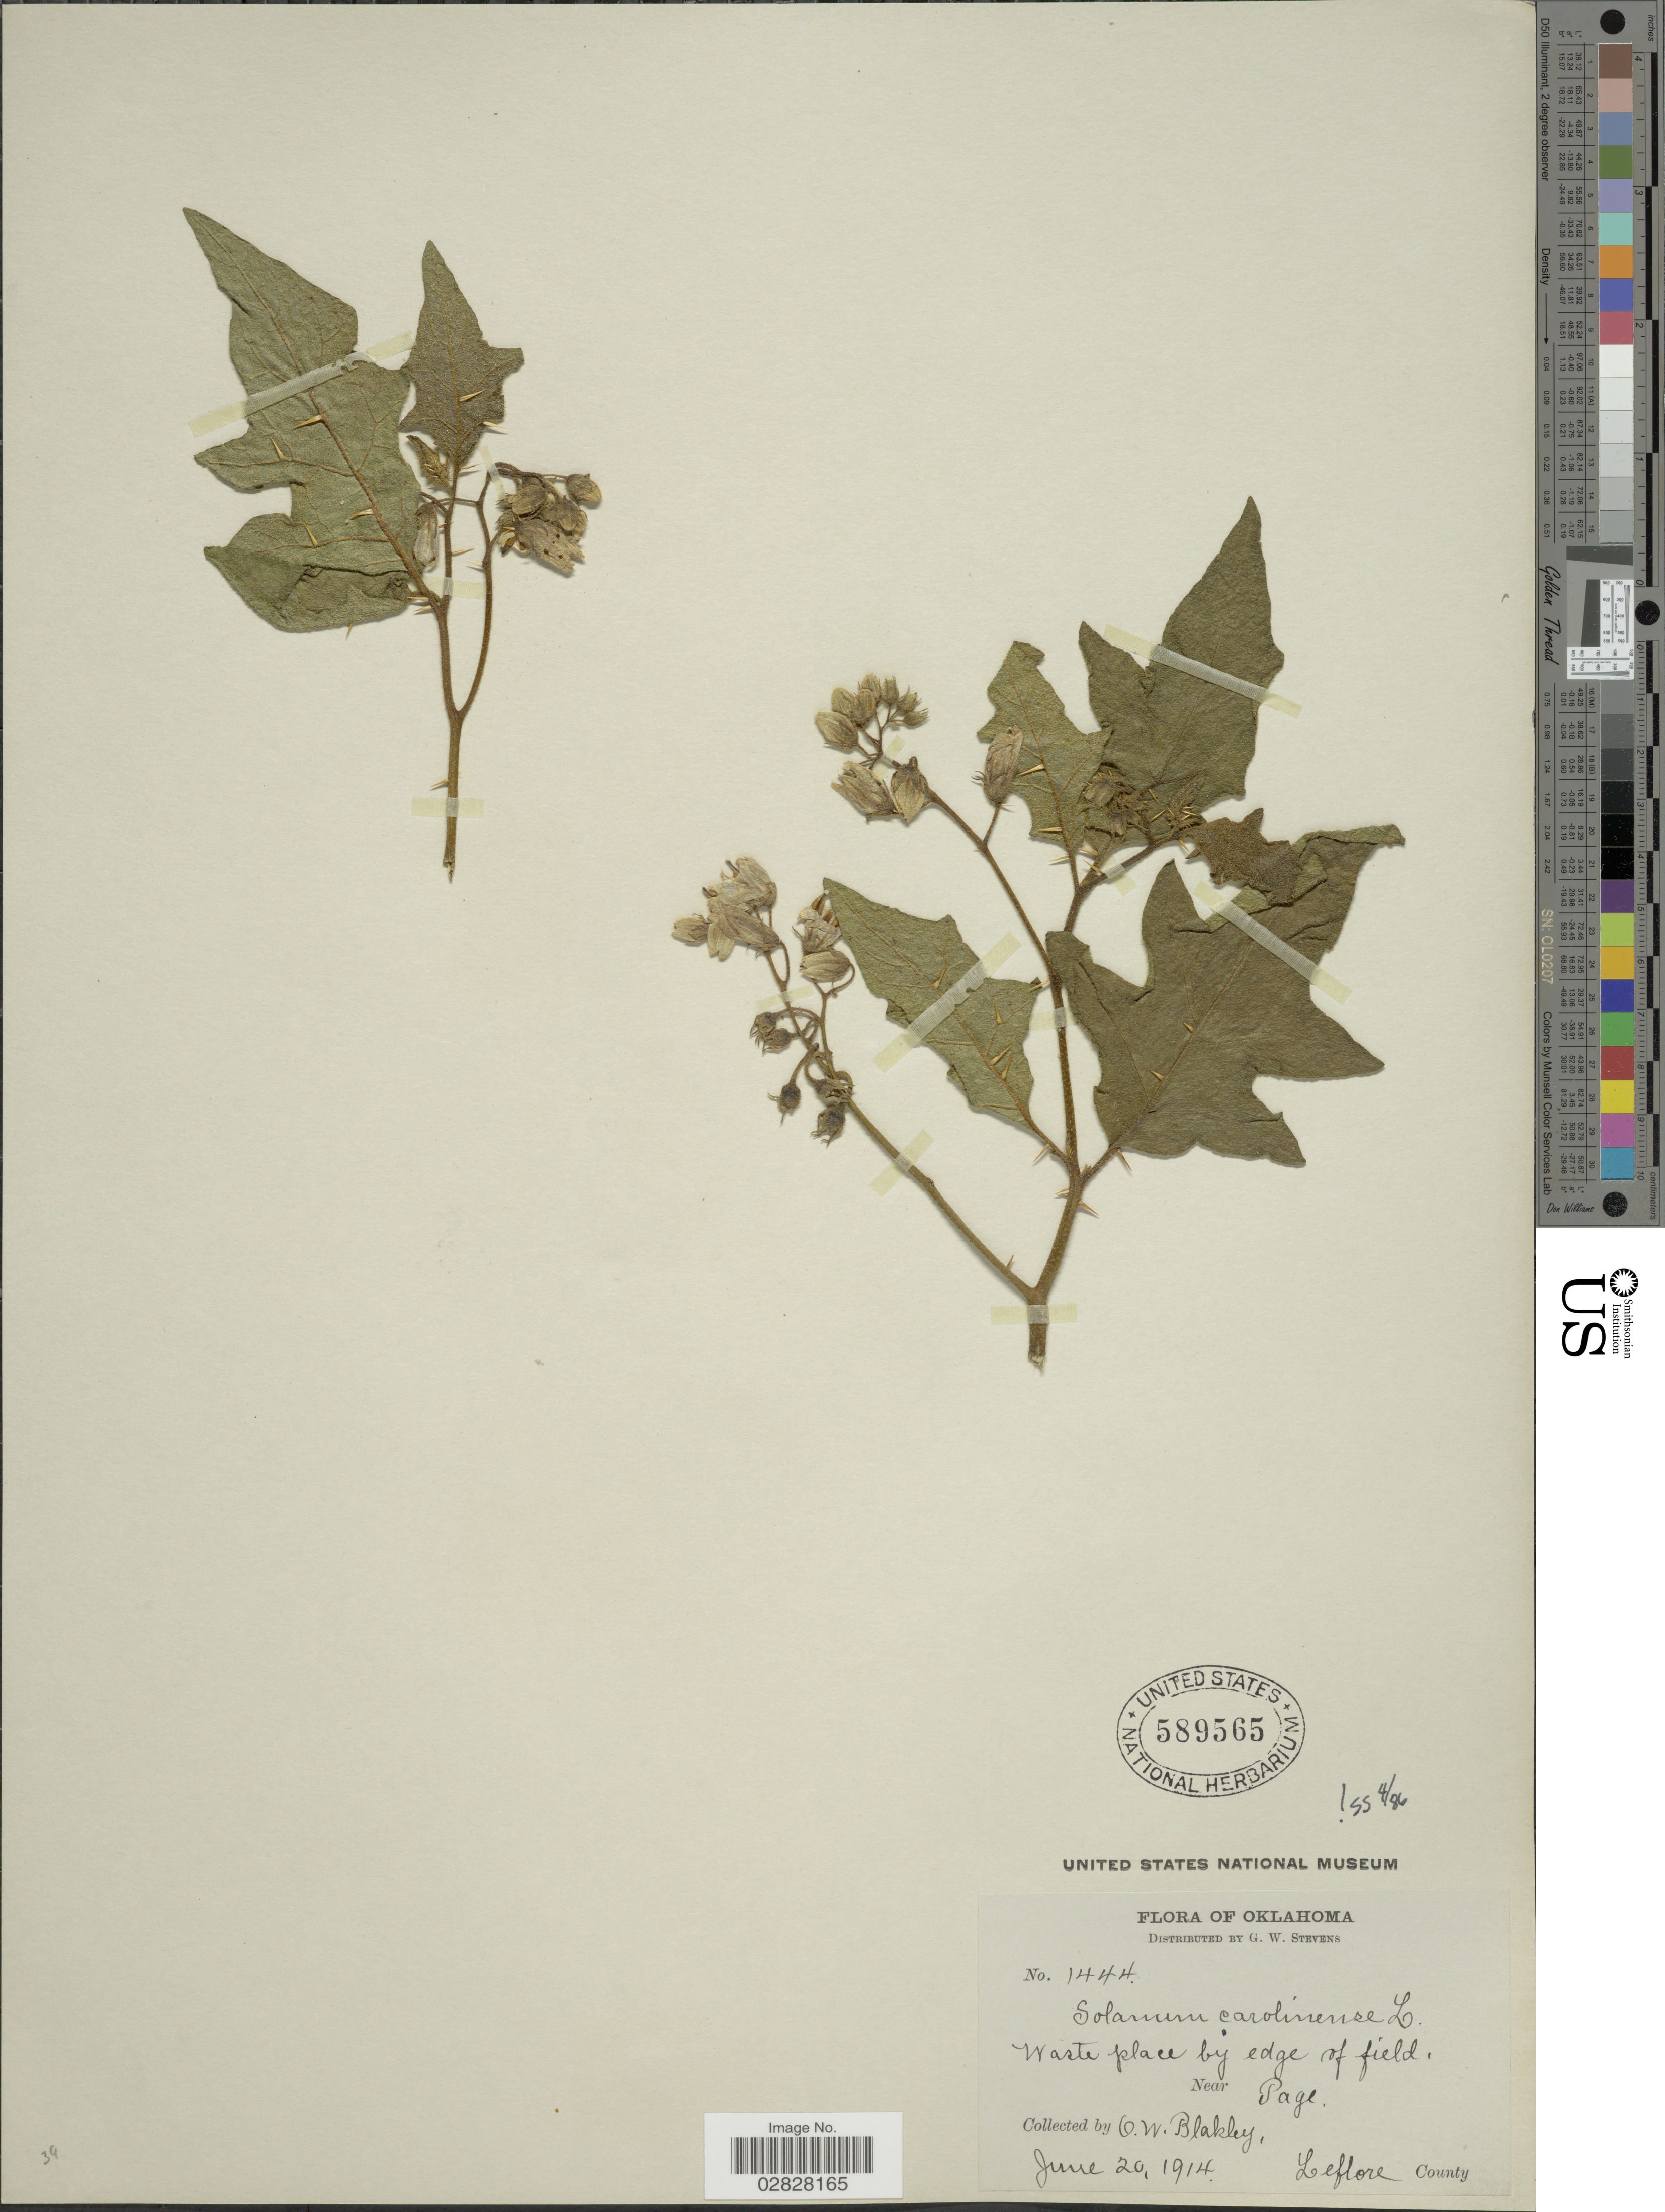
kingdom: Plantae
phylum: Tracheophyta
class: Magnoliopsida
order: Solanales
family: Solanaceae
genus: Solanum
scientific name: Solanum carolinense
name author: L.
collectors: O. Blakley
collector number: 1444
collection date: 1914-06-20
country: United States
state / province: Oklahoma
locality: Wast place by edge of field. Near Page. Leflore County.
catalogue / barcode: US 589565